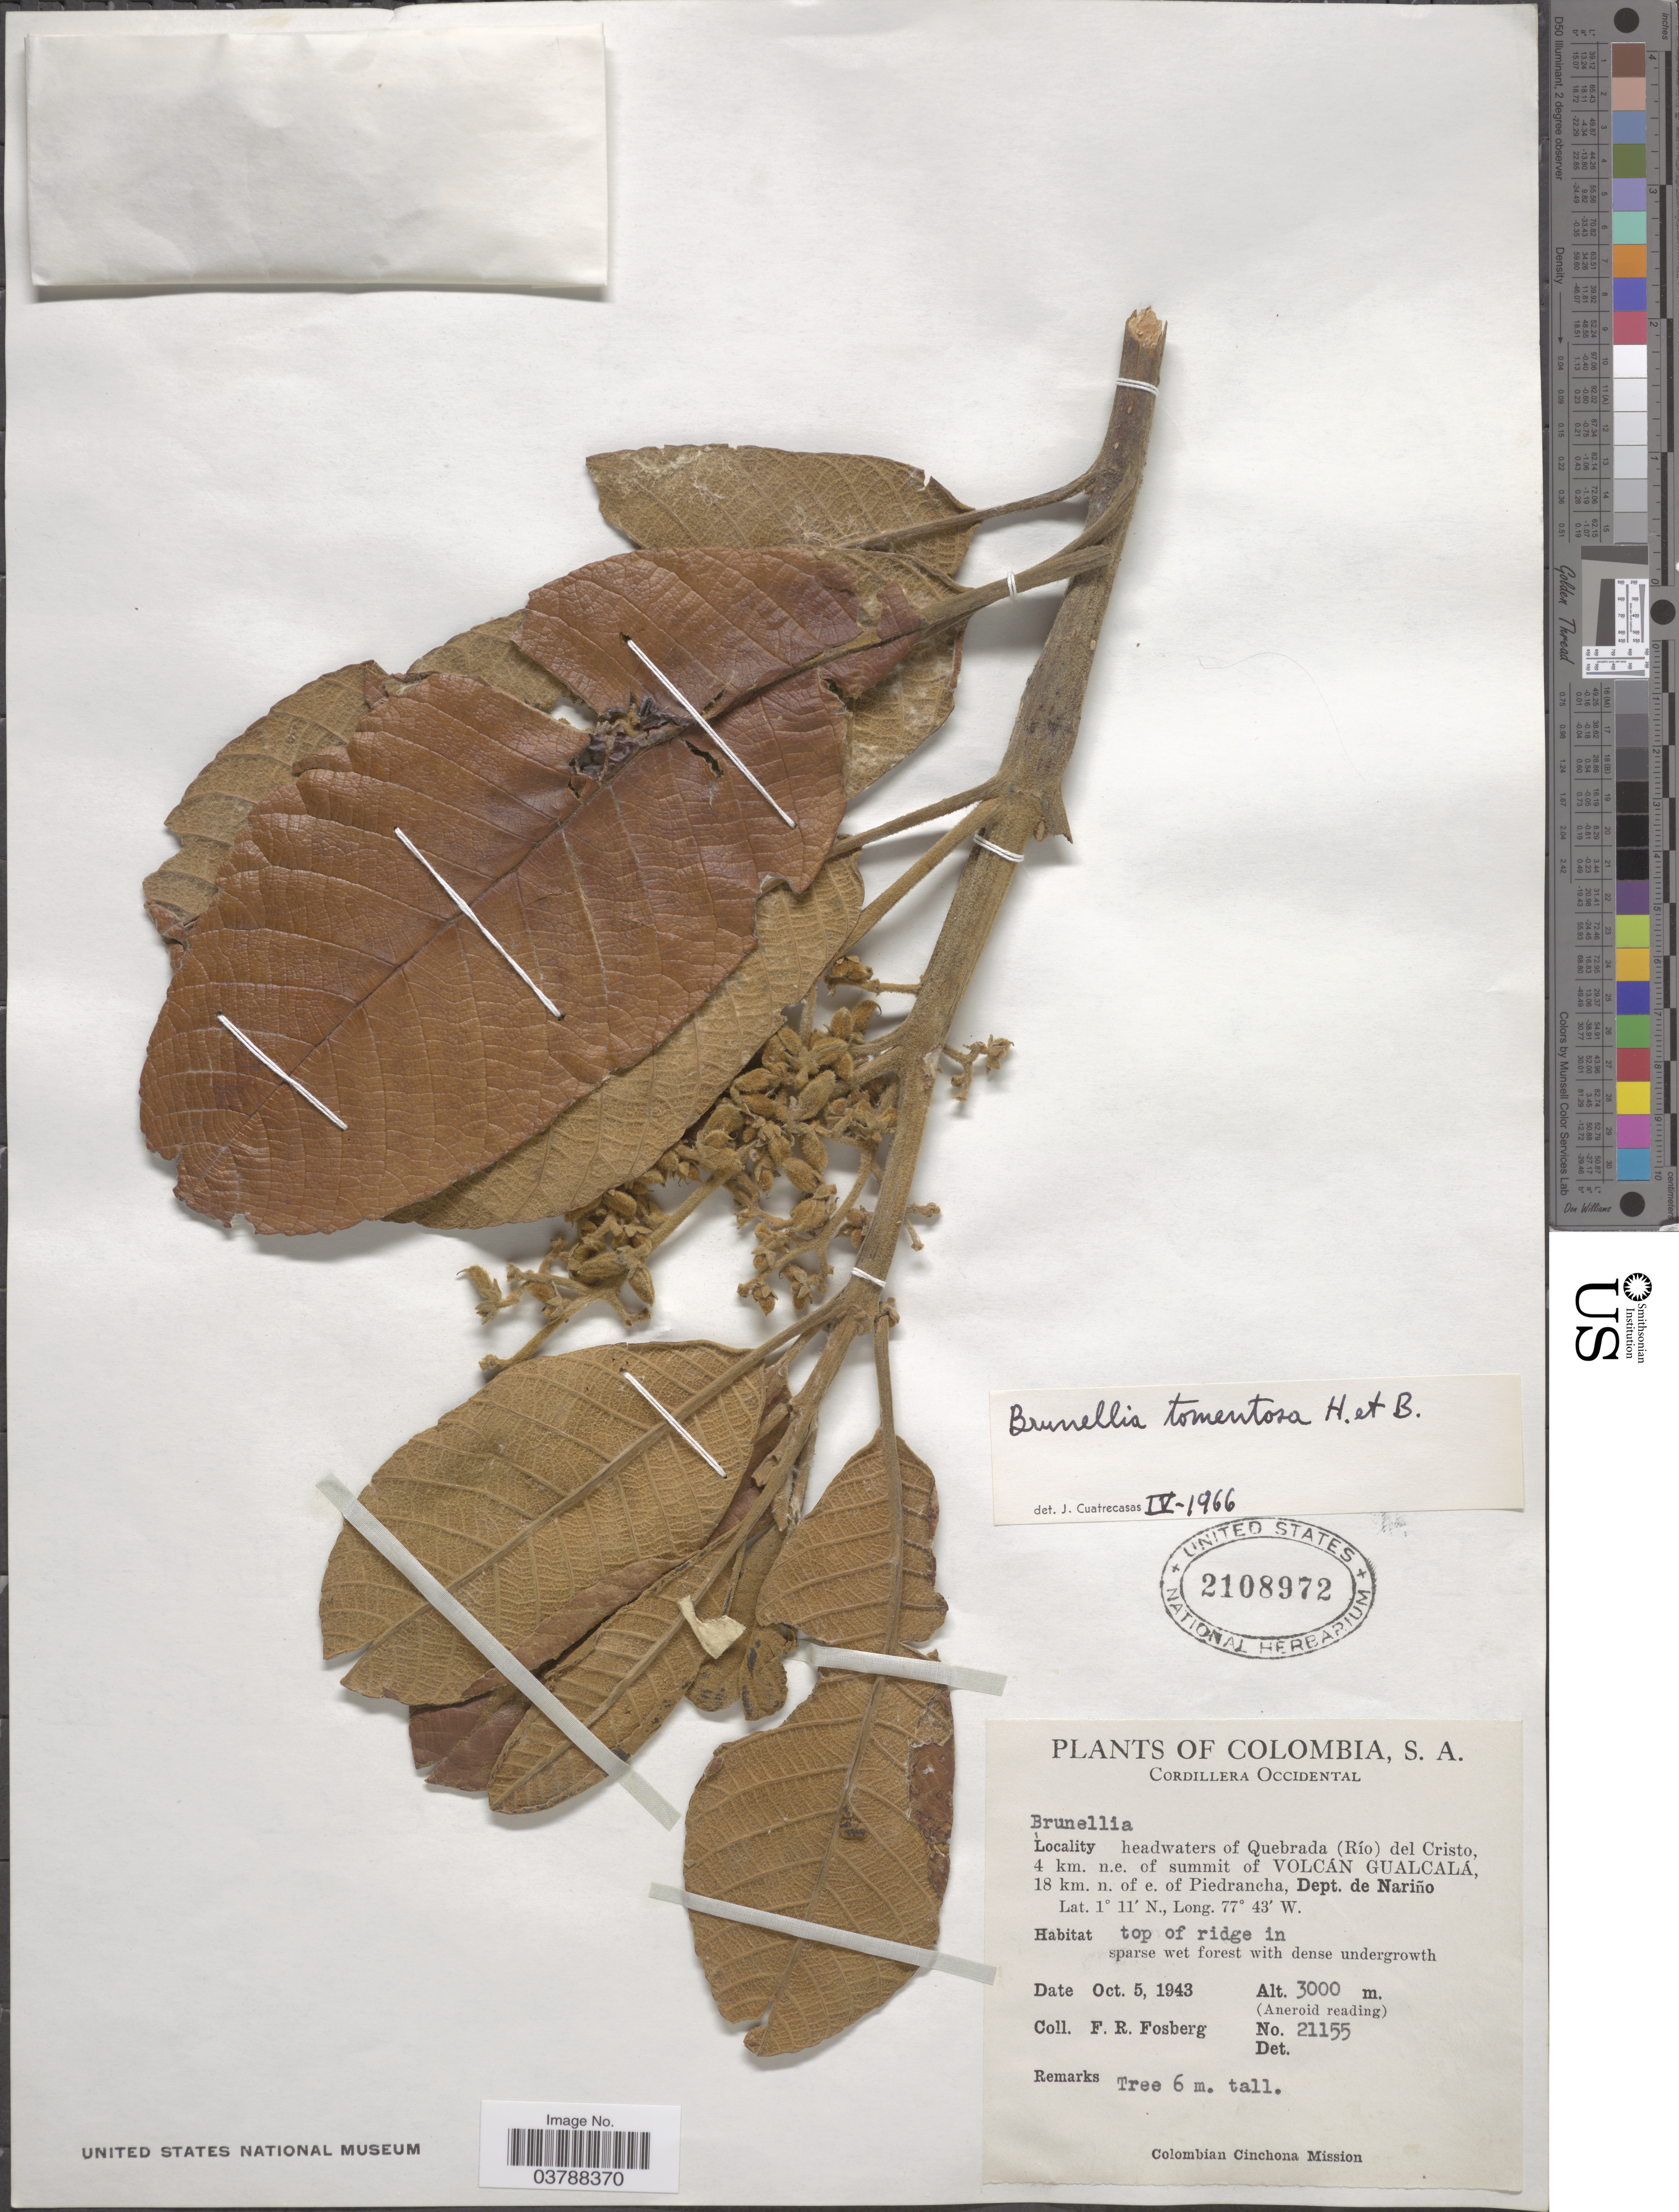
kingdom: Plantae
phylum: Tracheophyta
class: Magnoliopsida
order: Oxalidales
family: Brunelliaceae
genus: Brunellia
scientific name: Brunellia tomentosa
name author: Humb. & Bonpl.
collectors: F. R. Fosberg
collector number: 21155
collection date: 1943-10-05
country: Colombia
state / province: Nariño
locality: Cordillera Occidental. Headwaters of Quebrada (Río) del Cristo, 4 km. n.e. of summit of Volcán Gualcalá, 18 km. n. of e. of Piedrancha, Dept. de Nariño.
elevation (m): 3000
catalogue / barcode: US 2108972